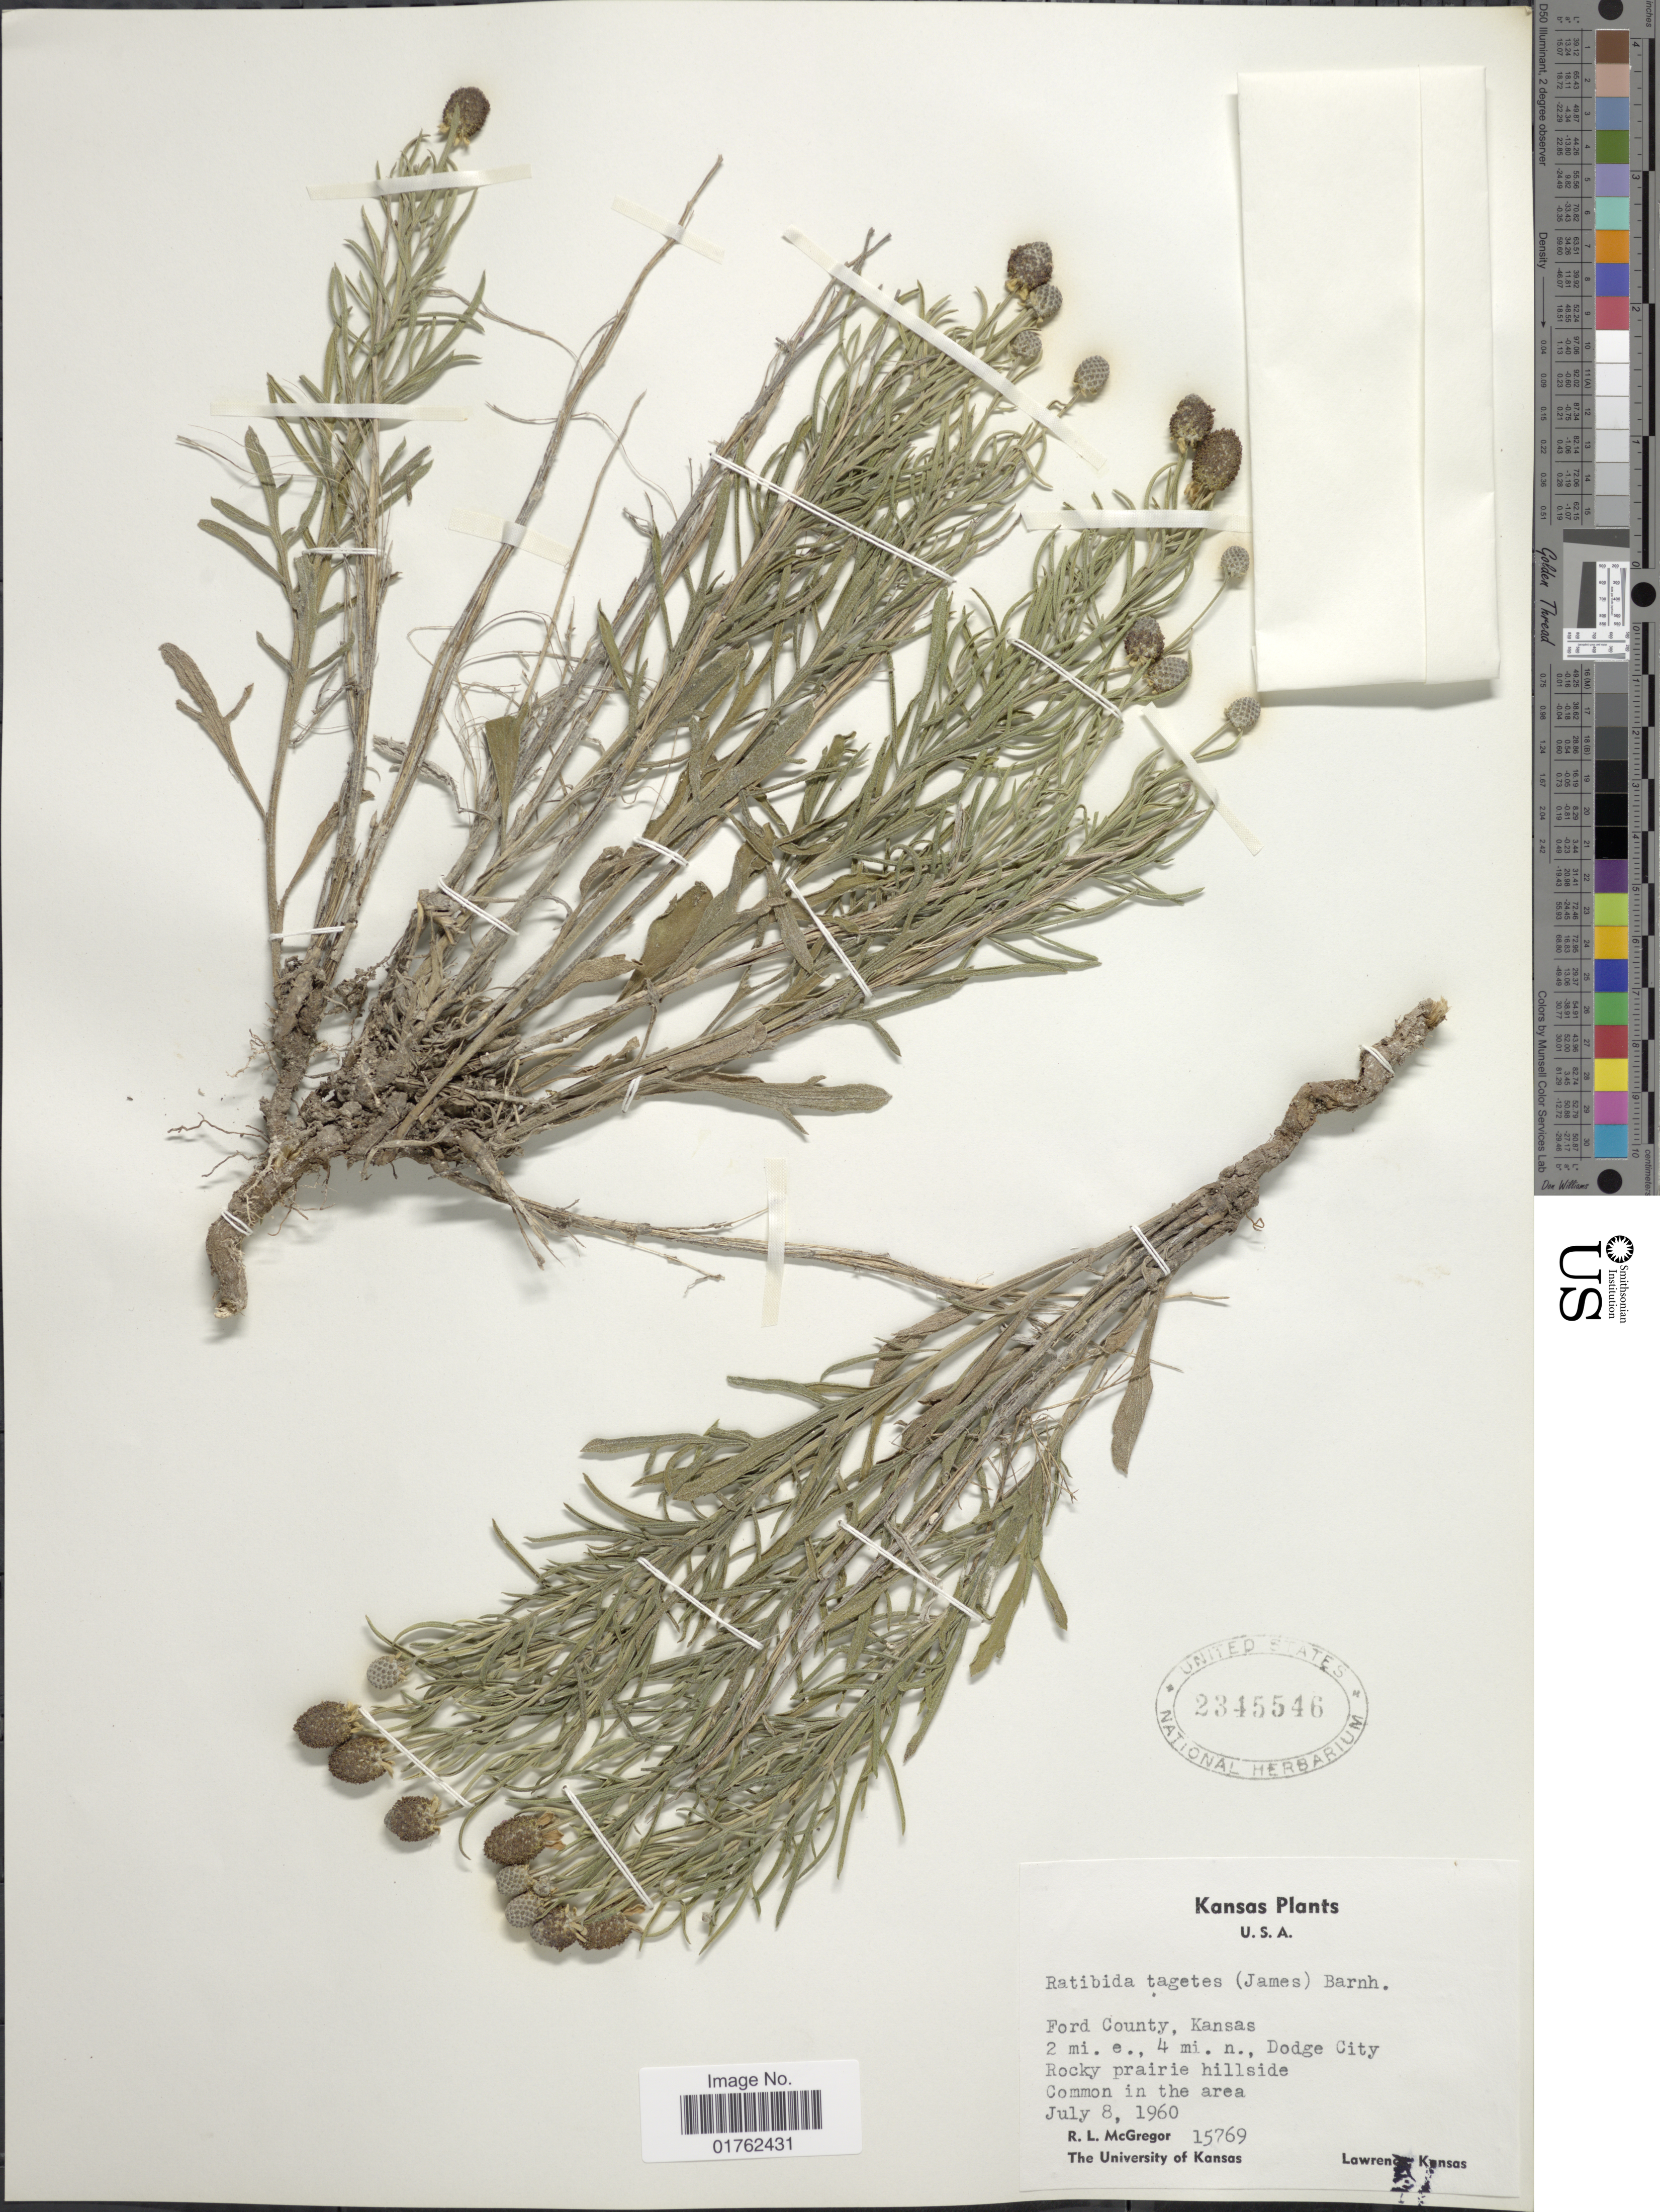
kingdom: Plantae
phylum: Tracheophyta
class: Magnoliopsida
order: Asterales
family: Asteraceae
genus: Ratibida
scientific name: Ratibida tagetes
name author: (James) Barnhart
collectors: R. McGregor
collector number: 15769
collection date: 1960-07-08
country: United States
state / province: Kansas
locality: Ford County, Kansas. 2 mi. e., 4 mi. n., Dodge City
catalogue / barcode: US 2345546